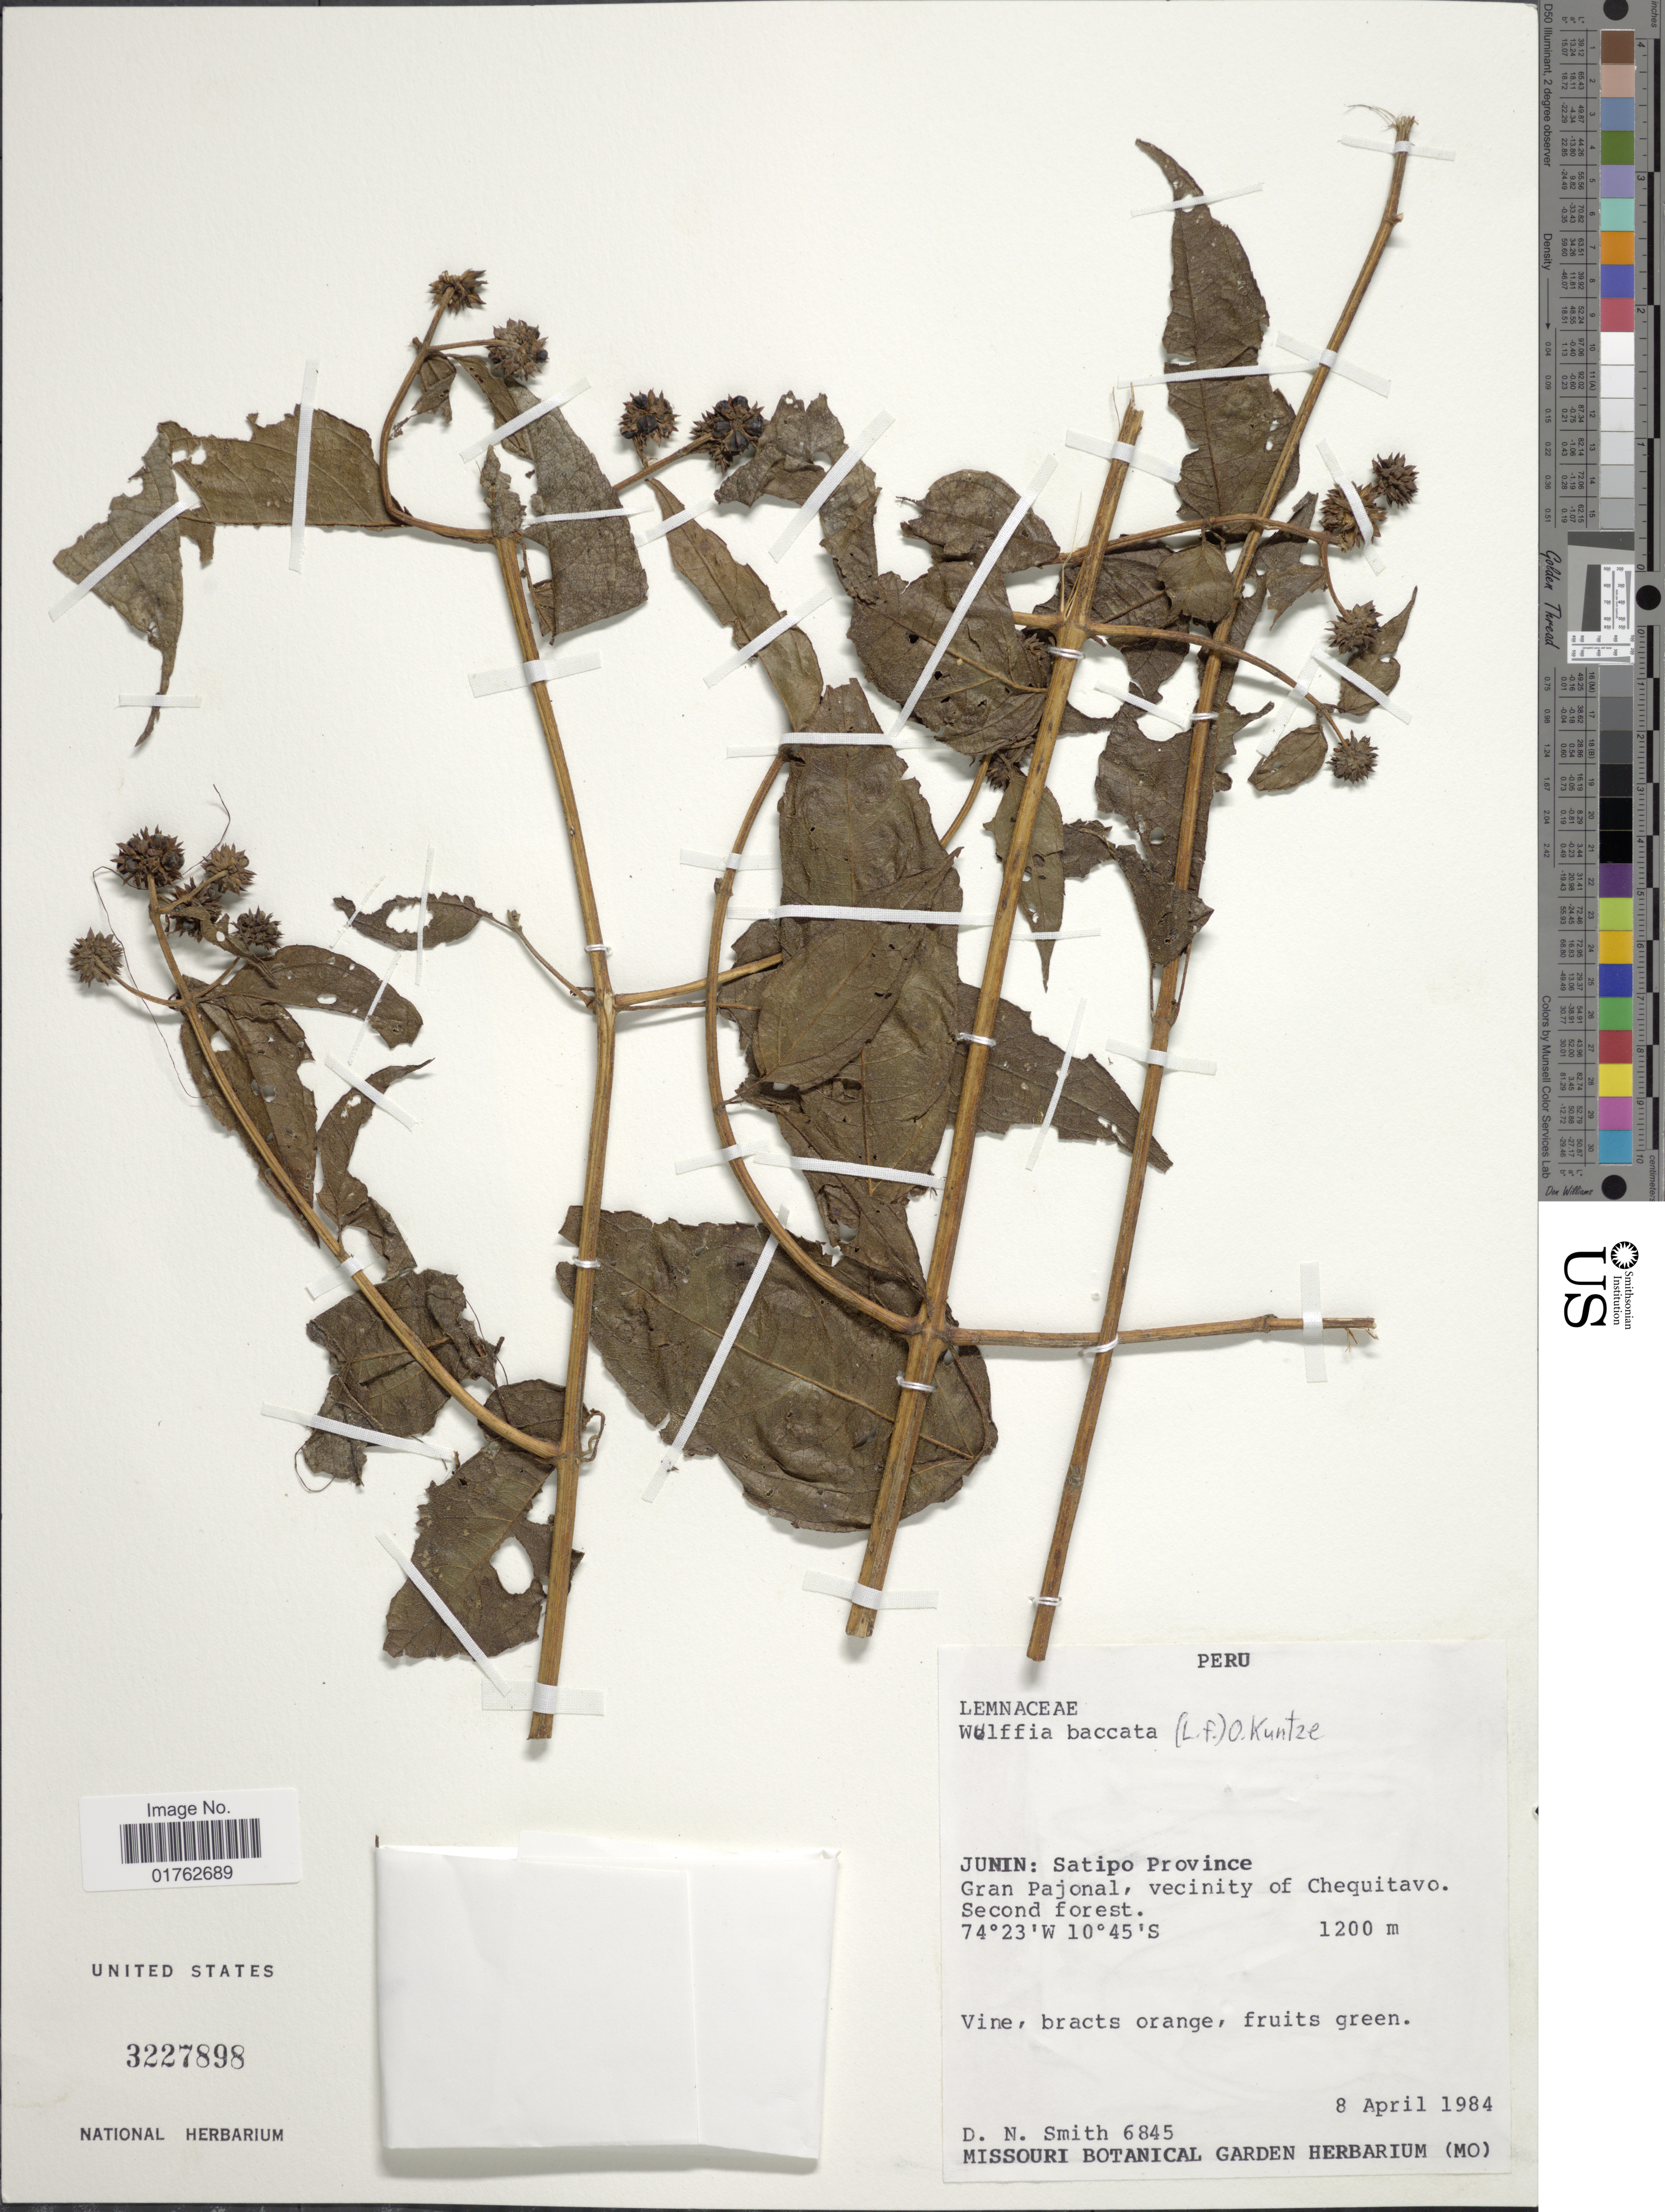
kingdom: Plantae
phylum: Tracheophyta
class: Magnoliopsida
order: Asterales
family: Asteraceae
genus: Wulffia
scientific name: Wulffia baccata var. baccata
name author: (L.) Kuntze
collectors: D. Smith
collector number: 6845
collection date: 1984-04-08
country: Peru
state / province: Junín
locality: Satipo Province, Gran Pajonal, vecinity of Chequitavo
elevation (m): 1200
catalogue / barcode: US 3227898